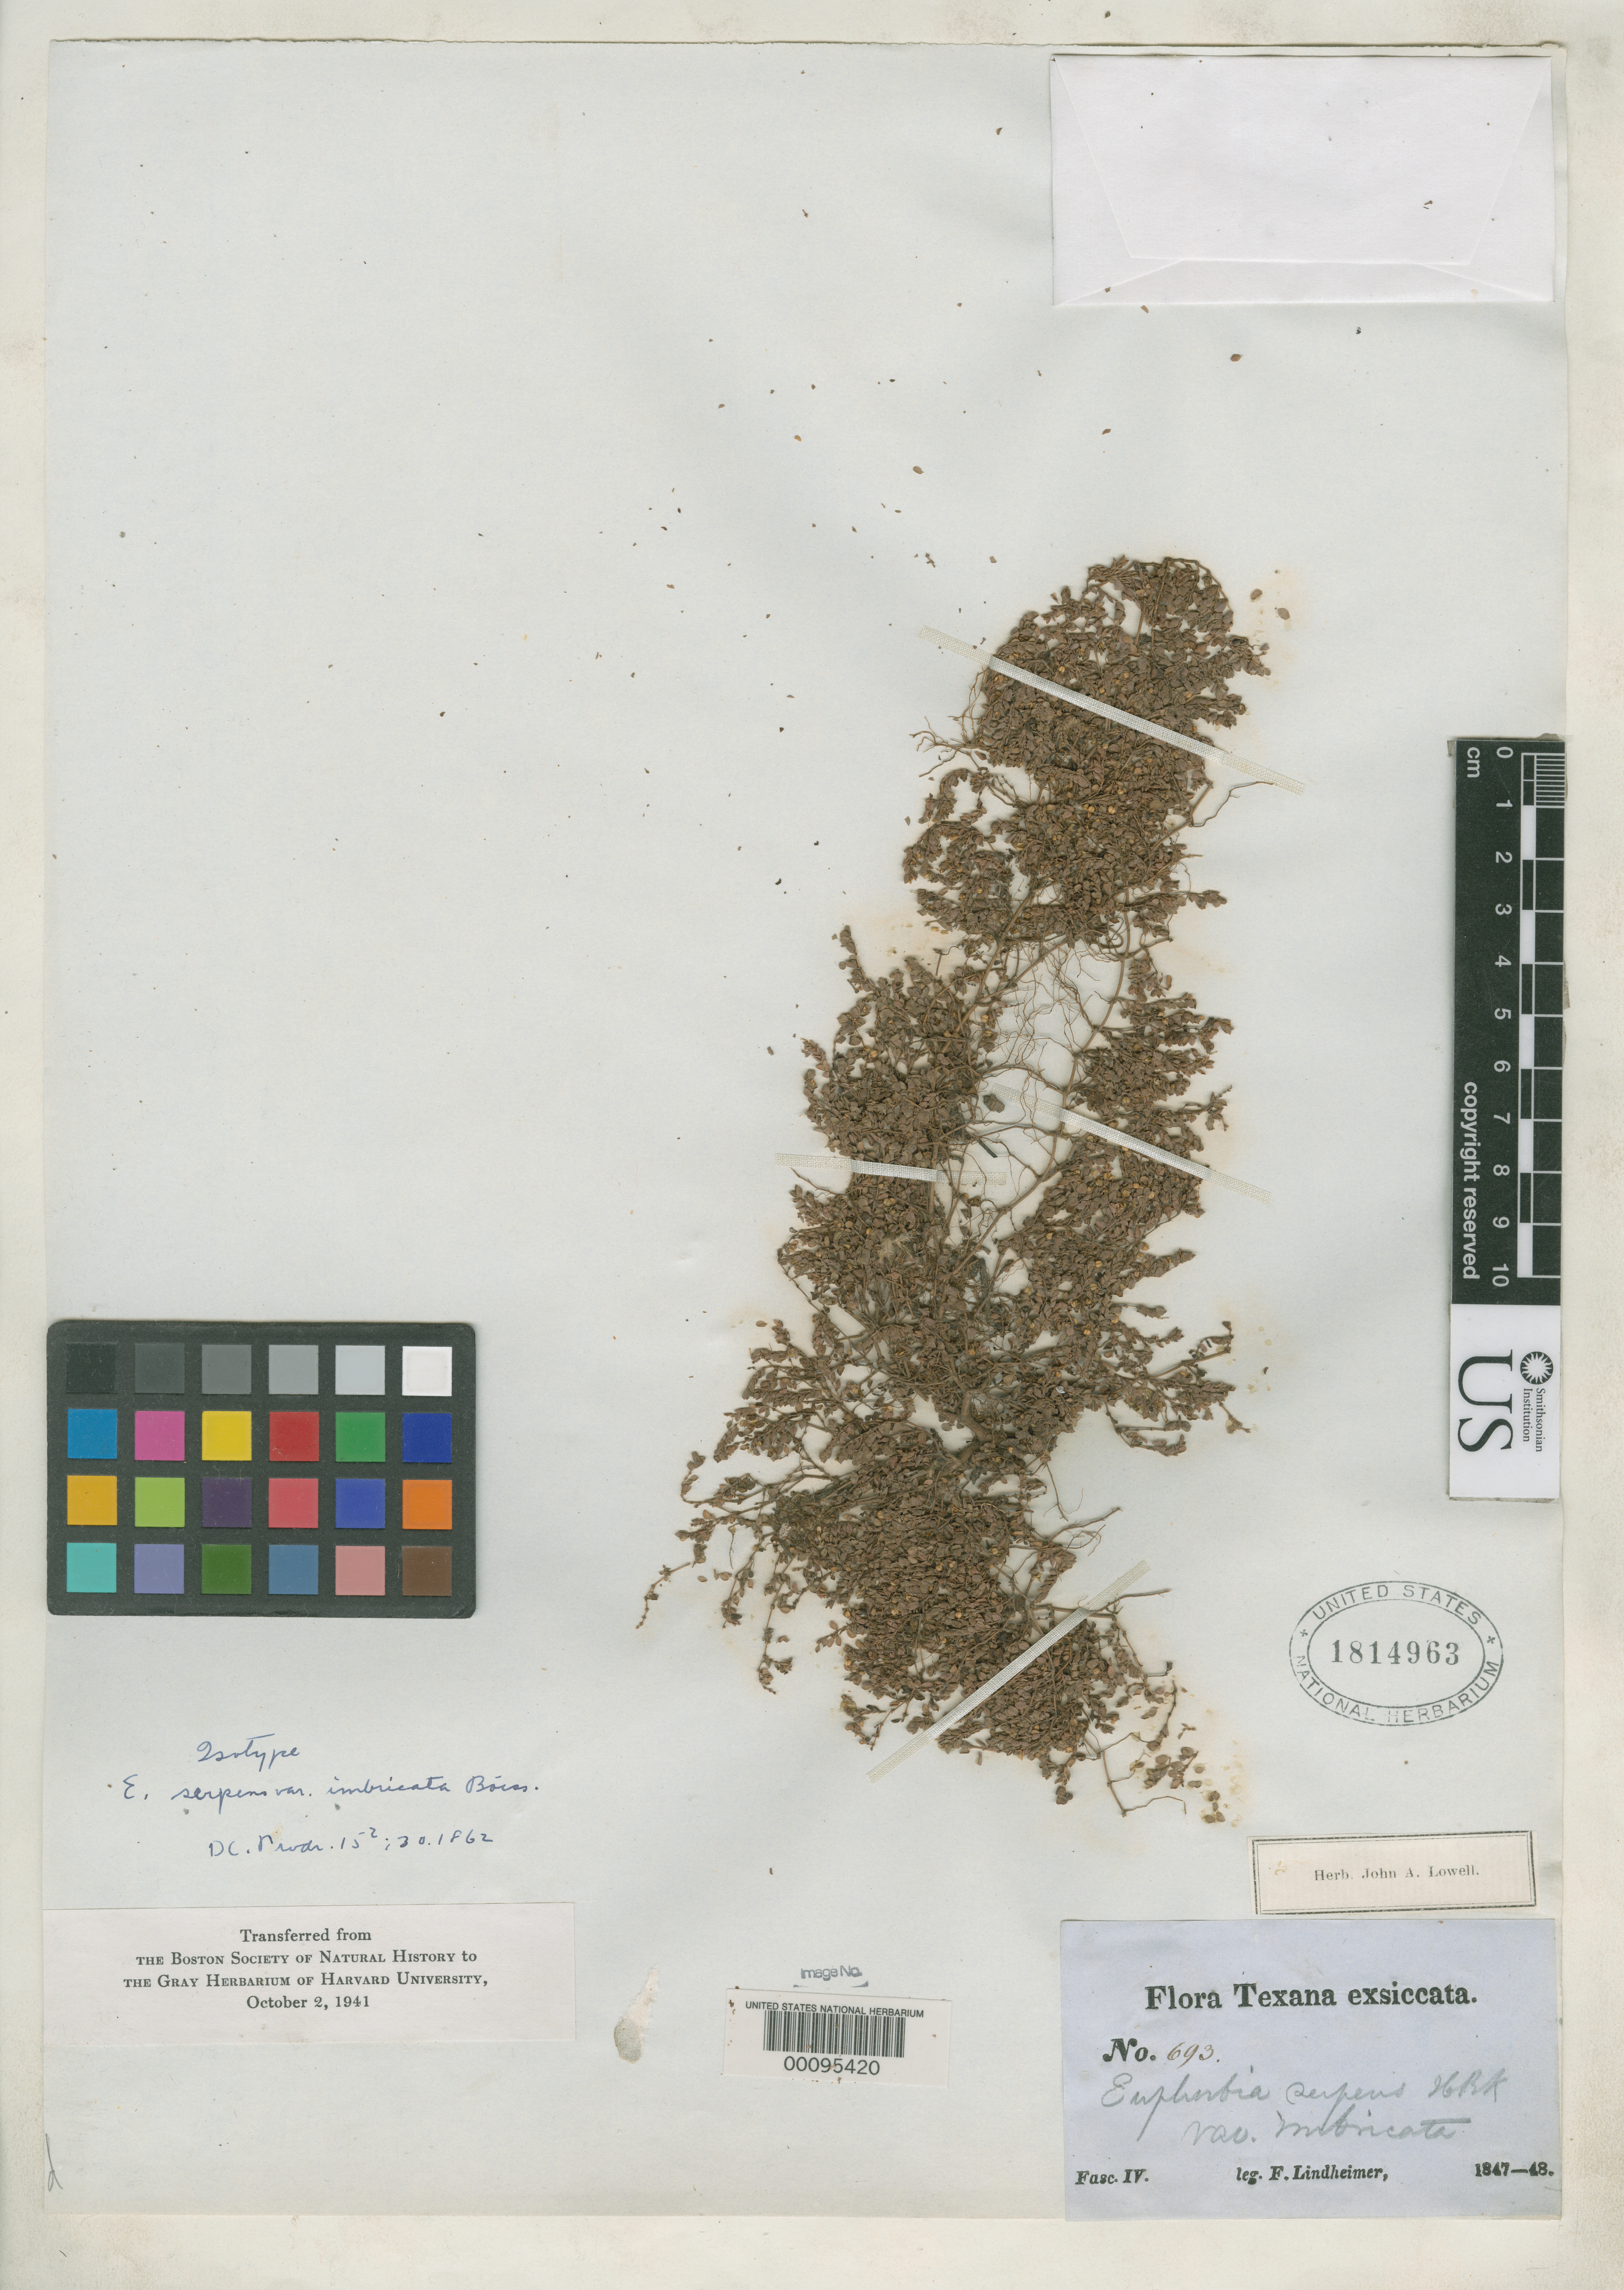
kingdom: Plantae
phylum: Tracheophyta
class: Magnoliopsida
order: Malpighiales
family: Euphorbiaceae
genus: Euphorbia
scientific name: Euphorbia serpens var. imbricata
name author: Boiss. in DC.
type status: Isosyntype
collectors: F. J. Lindheimer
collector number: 693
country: United States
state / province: Texas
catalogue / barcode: US 1814963